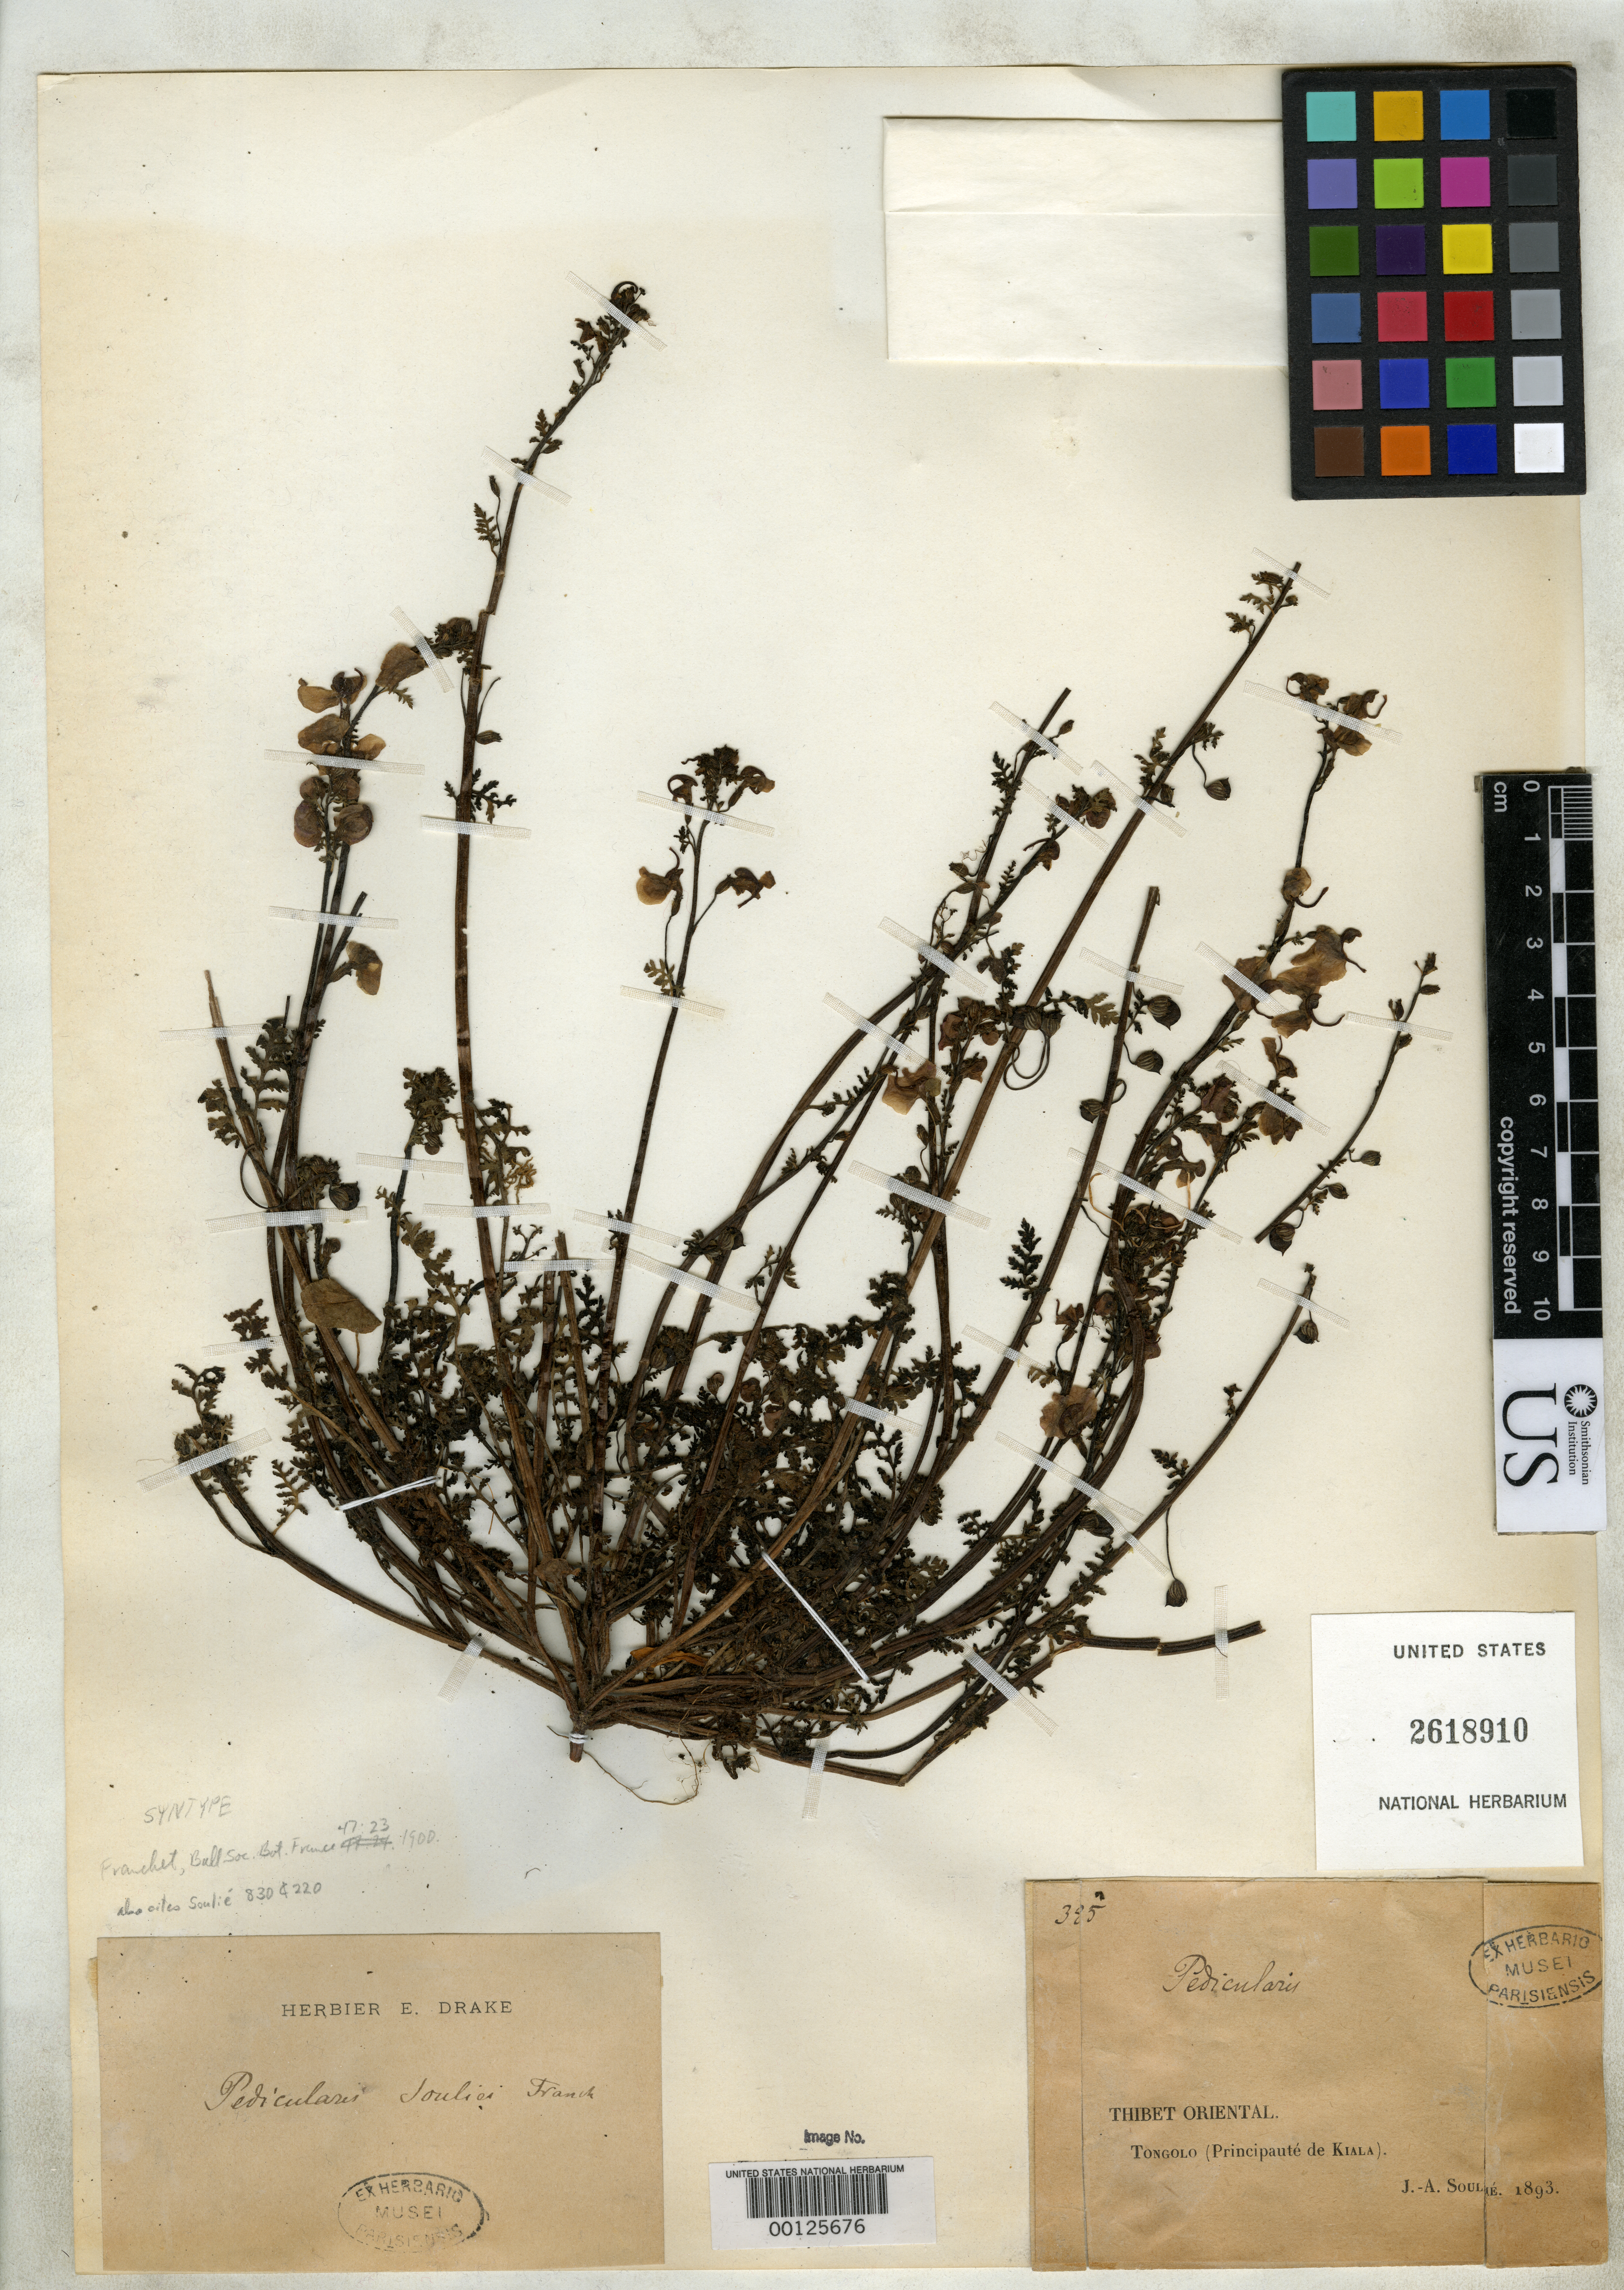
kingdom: Plantae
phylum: Tracheophyta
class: Magnoliopsida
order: Lamiales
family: Orobanchaceae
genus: Pedicularis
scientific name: Pedicularis souliei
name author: Franch.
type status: Syntype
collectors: J. Soulie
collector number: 385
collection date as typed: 1893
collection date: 1893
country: China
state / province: Xizang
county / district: Kiala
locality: Tongolo.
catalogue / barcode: US 2618910